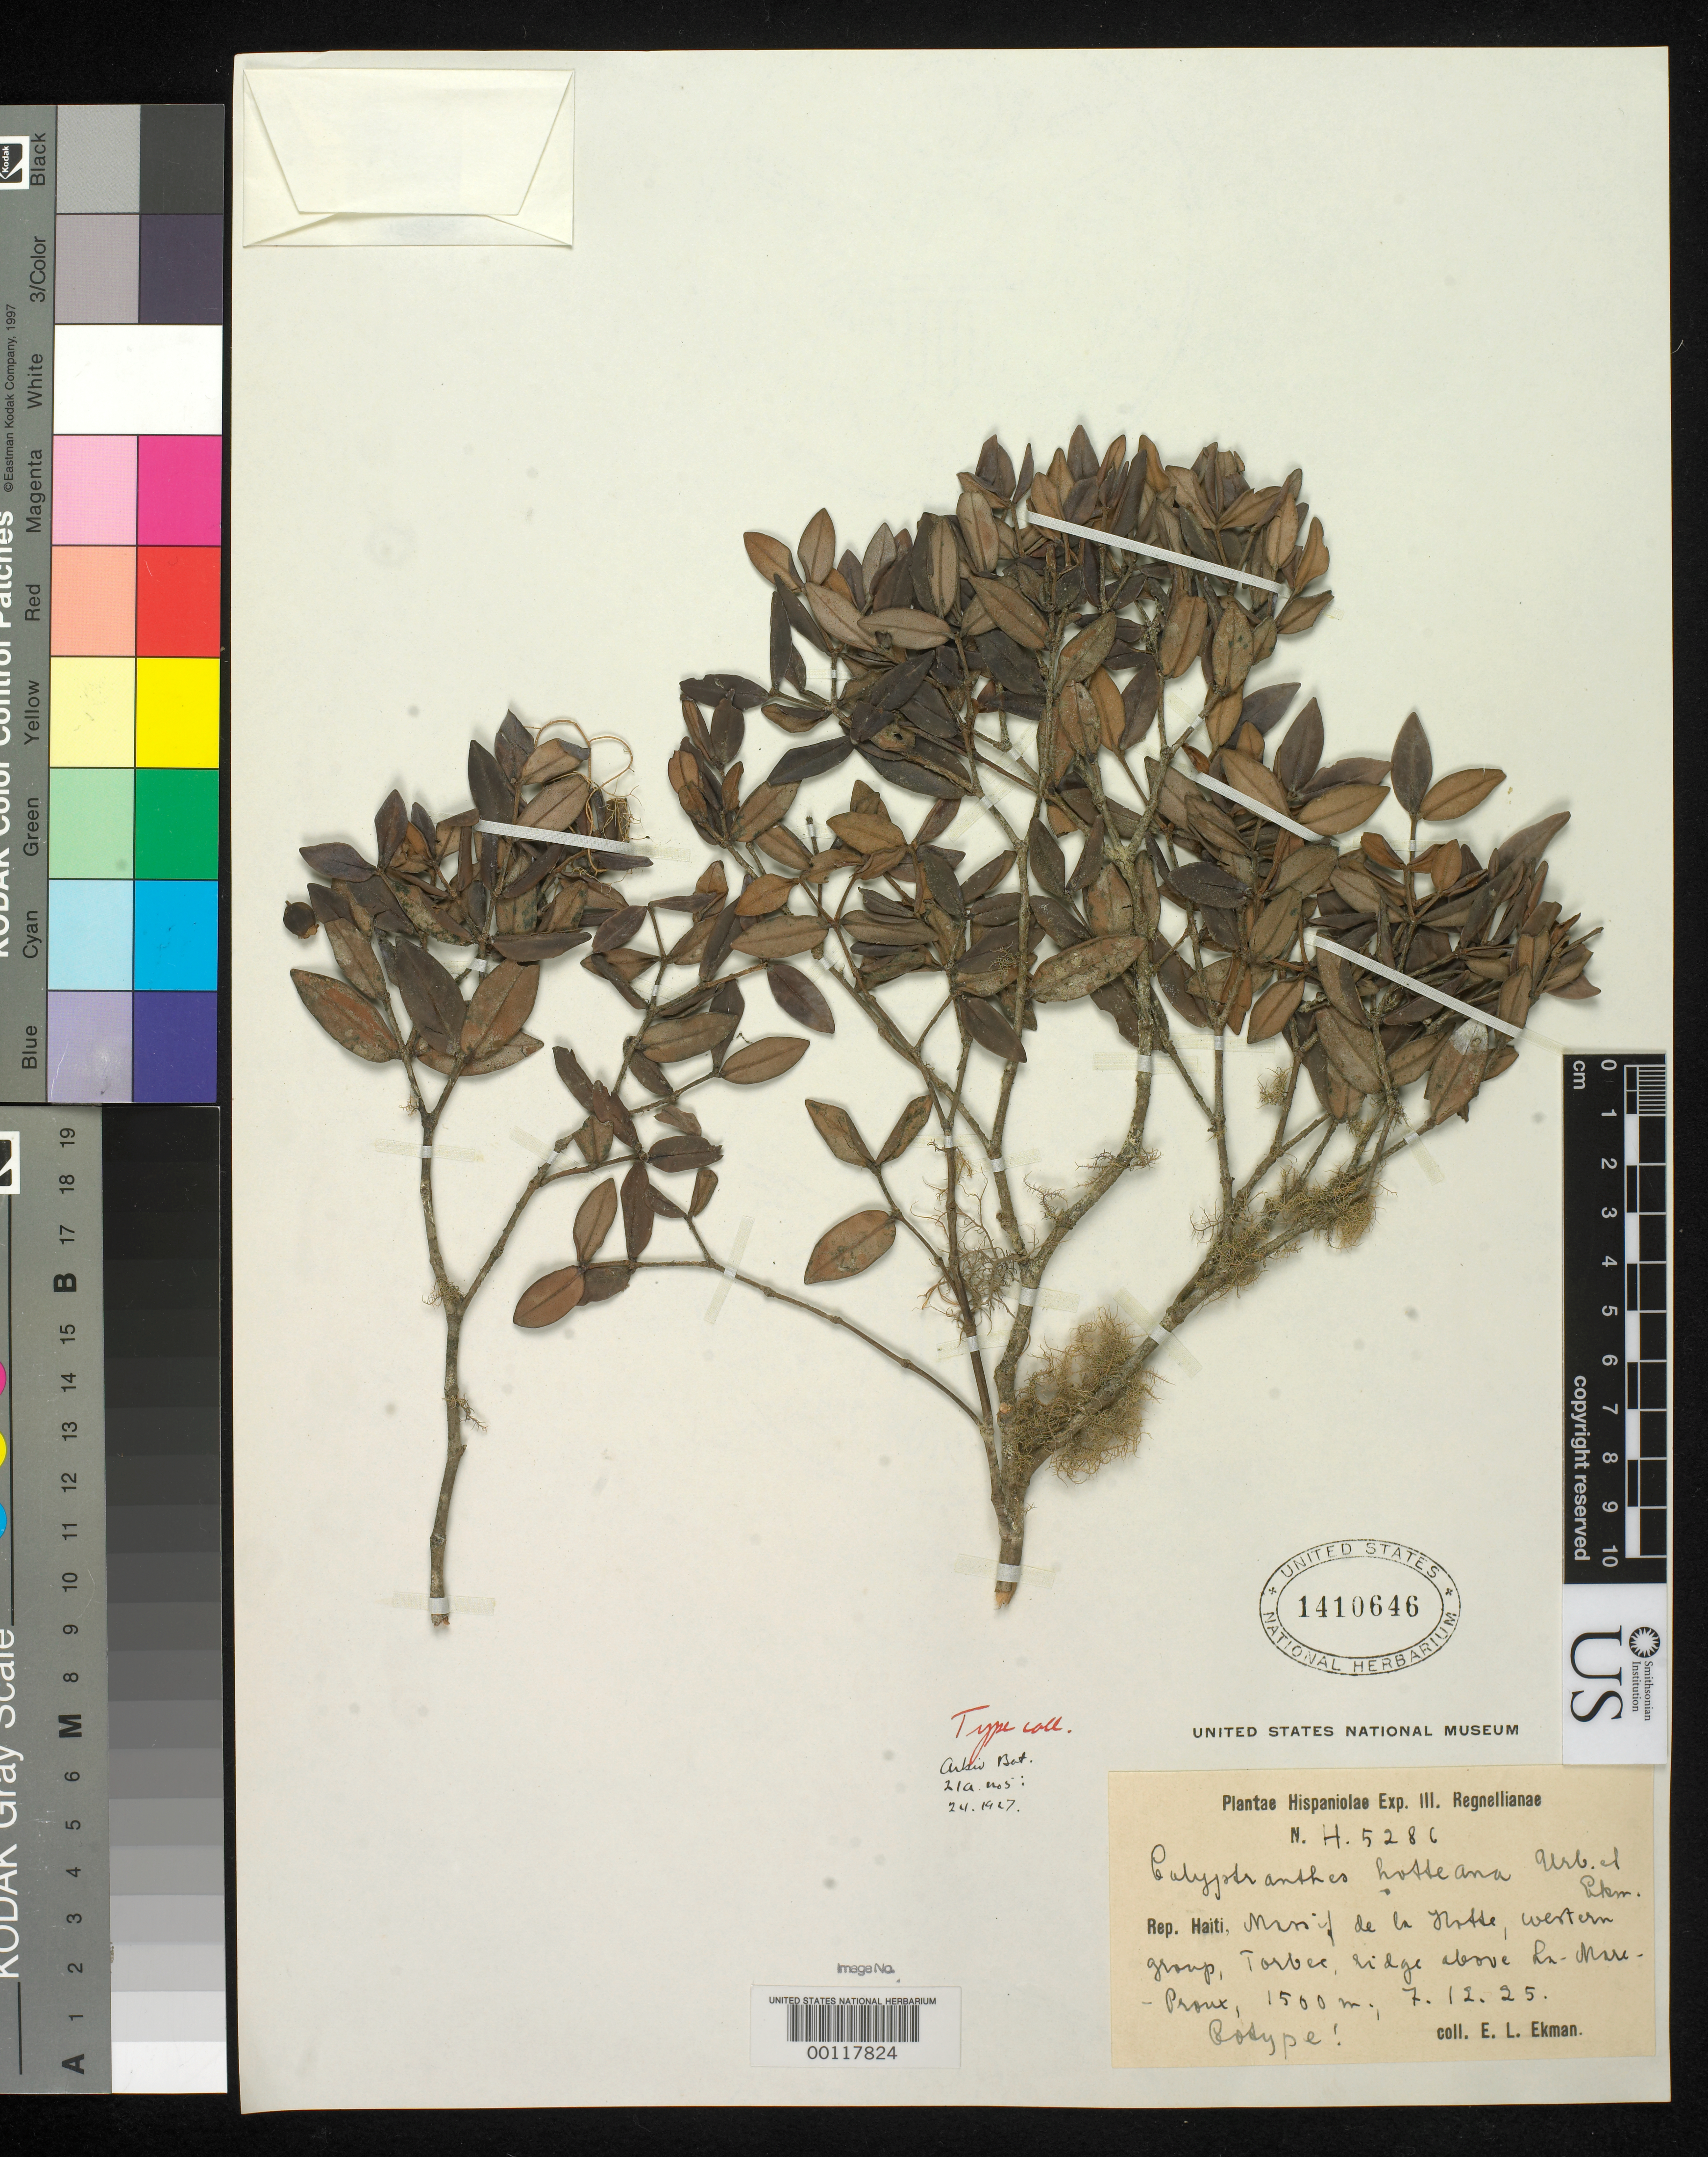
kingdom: Plantae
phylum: Tracheophyta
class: Magnoliopsida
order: Myrtales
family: Myrtaceae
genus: Calyptranthes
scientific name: Calyptranthes hotteana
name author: Urb. & Ekman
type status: Isotype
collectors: E. L. Ekman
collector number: H 5286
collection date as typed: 07 Dec 1925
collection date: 1925-12-07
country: Haiti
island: Hispaniola Island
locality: Massif de La Hotte, prope Torbecin montibus above La mare Proux.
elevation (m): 1500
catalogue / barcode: US 1410646